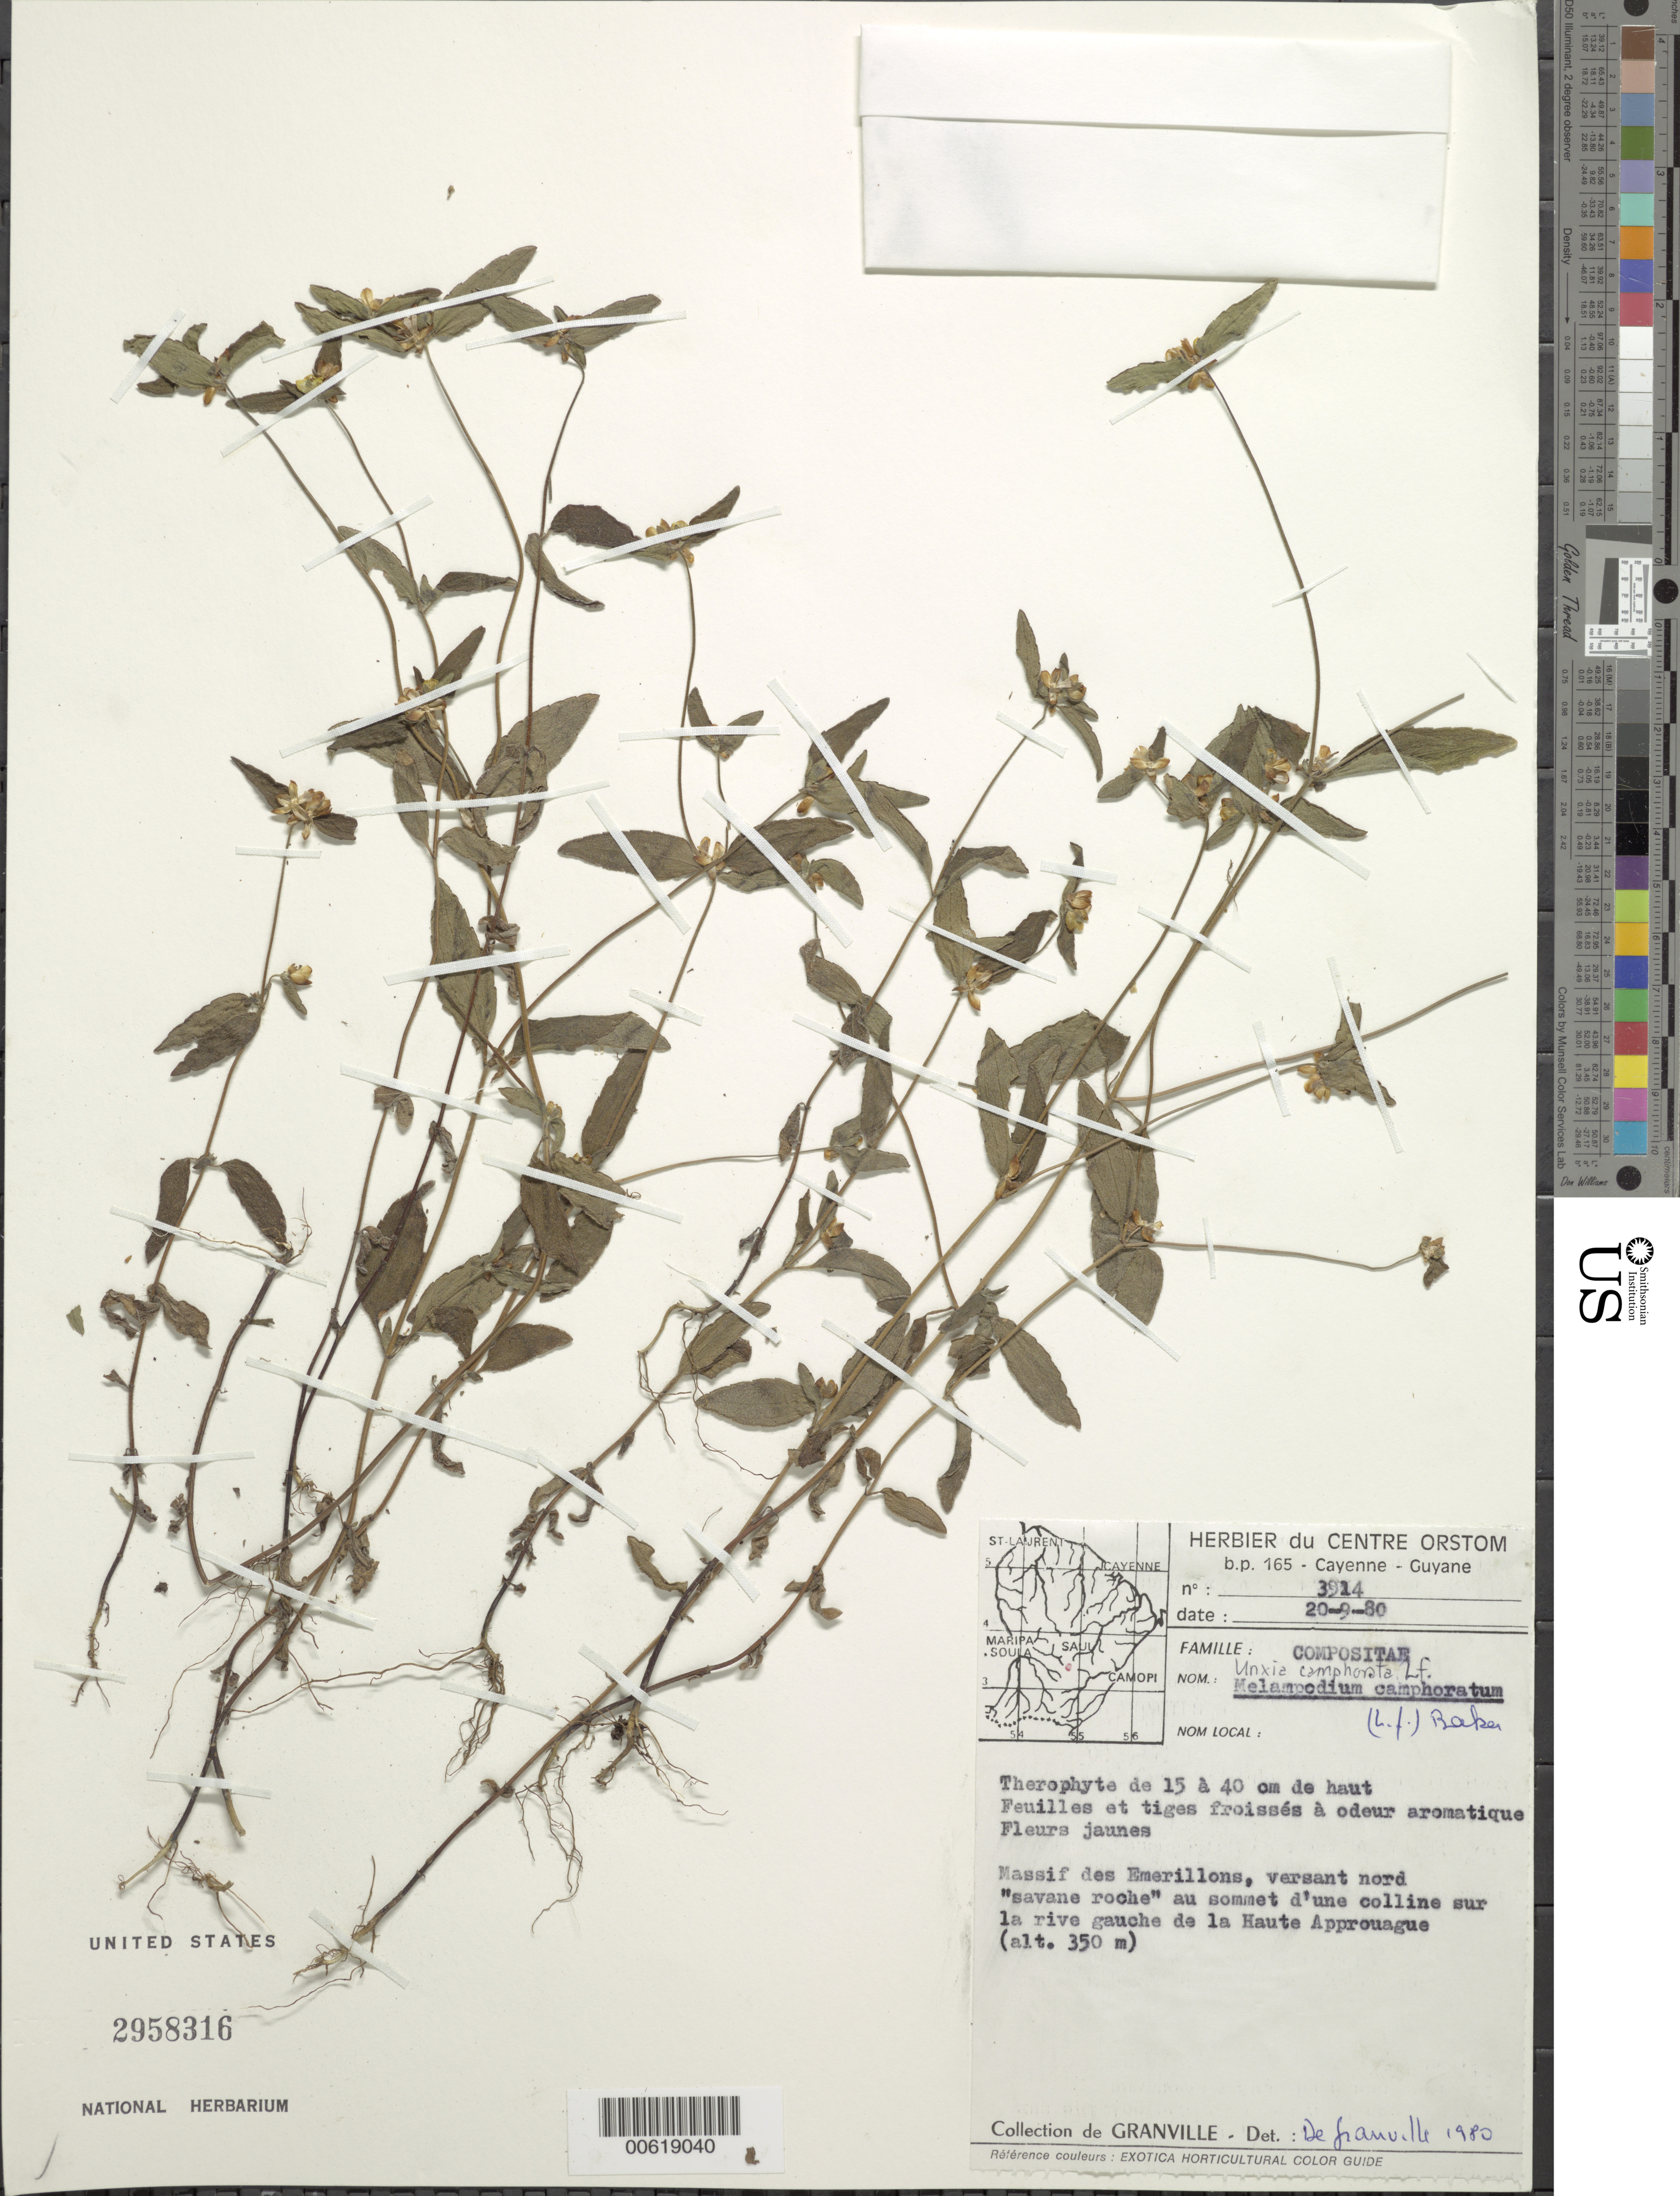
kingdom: Plantae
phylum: Tracheophyta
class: Magnoliopsida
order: Asterales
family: Asteraceae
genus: Unxia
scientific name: Unxia camphorata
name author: L. f.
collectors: J.-J. de Granville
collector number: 3914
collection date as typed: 20-Sep-80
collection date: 1980-09-20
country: French Guiana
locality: Émerillon Massif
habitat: Savane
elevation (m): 350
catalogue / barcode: US 2958316